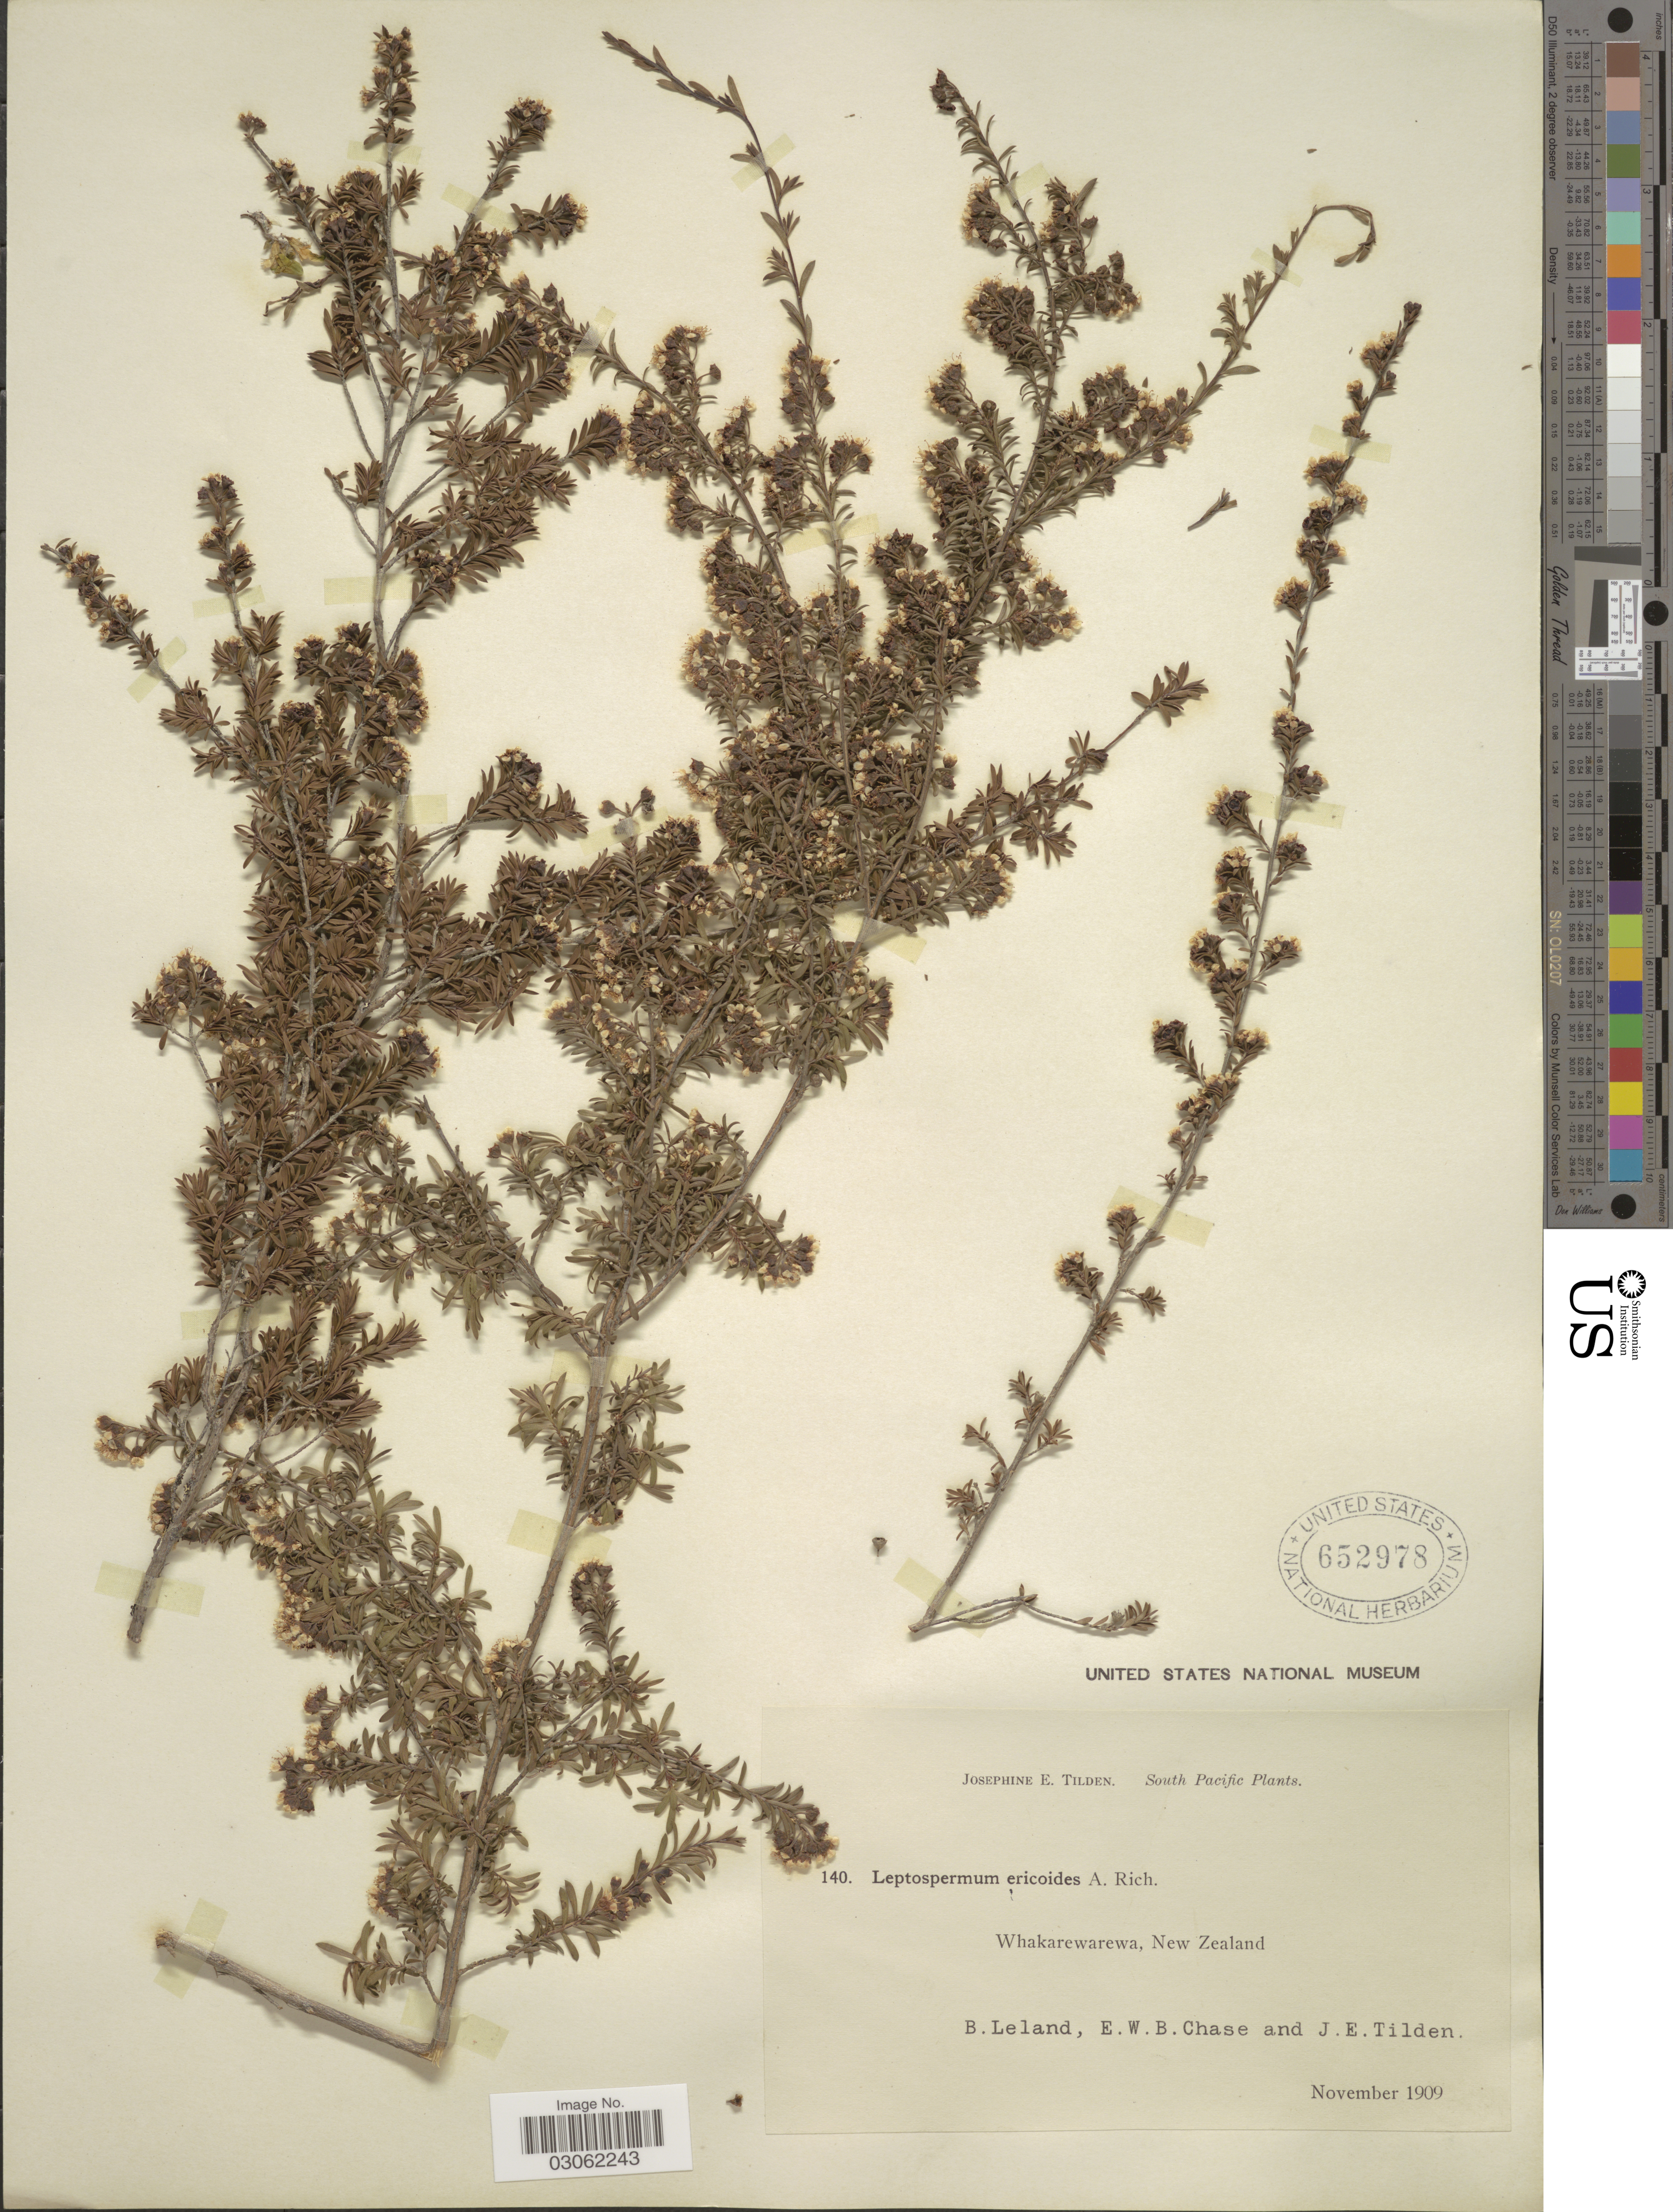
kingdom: Plantae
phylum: Tracheophyta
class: Magnoliopsida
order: Myrtales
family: Myrtaceae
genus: Kunzea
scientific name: Kunzea tenuicaulis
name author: de Lange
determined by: Strong, Mark T., (BOT), Smithsonian Institution - National Museum of Natural History (UNITED STATES)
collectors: B. Leland, E. W. Chase & J. E. Tilden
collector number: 140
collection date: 1909-11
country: New Zealand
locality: South Pacific. Whakarewarewa.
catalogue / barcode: US 652978